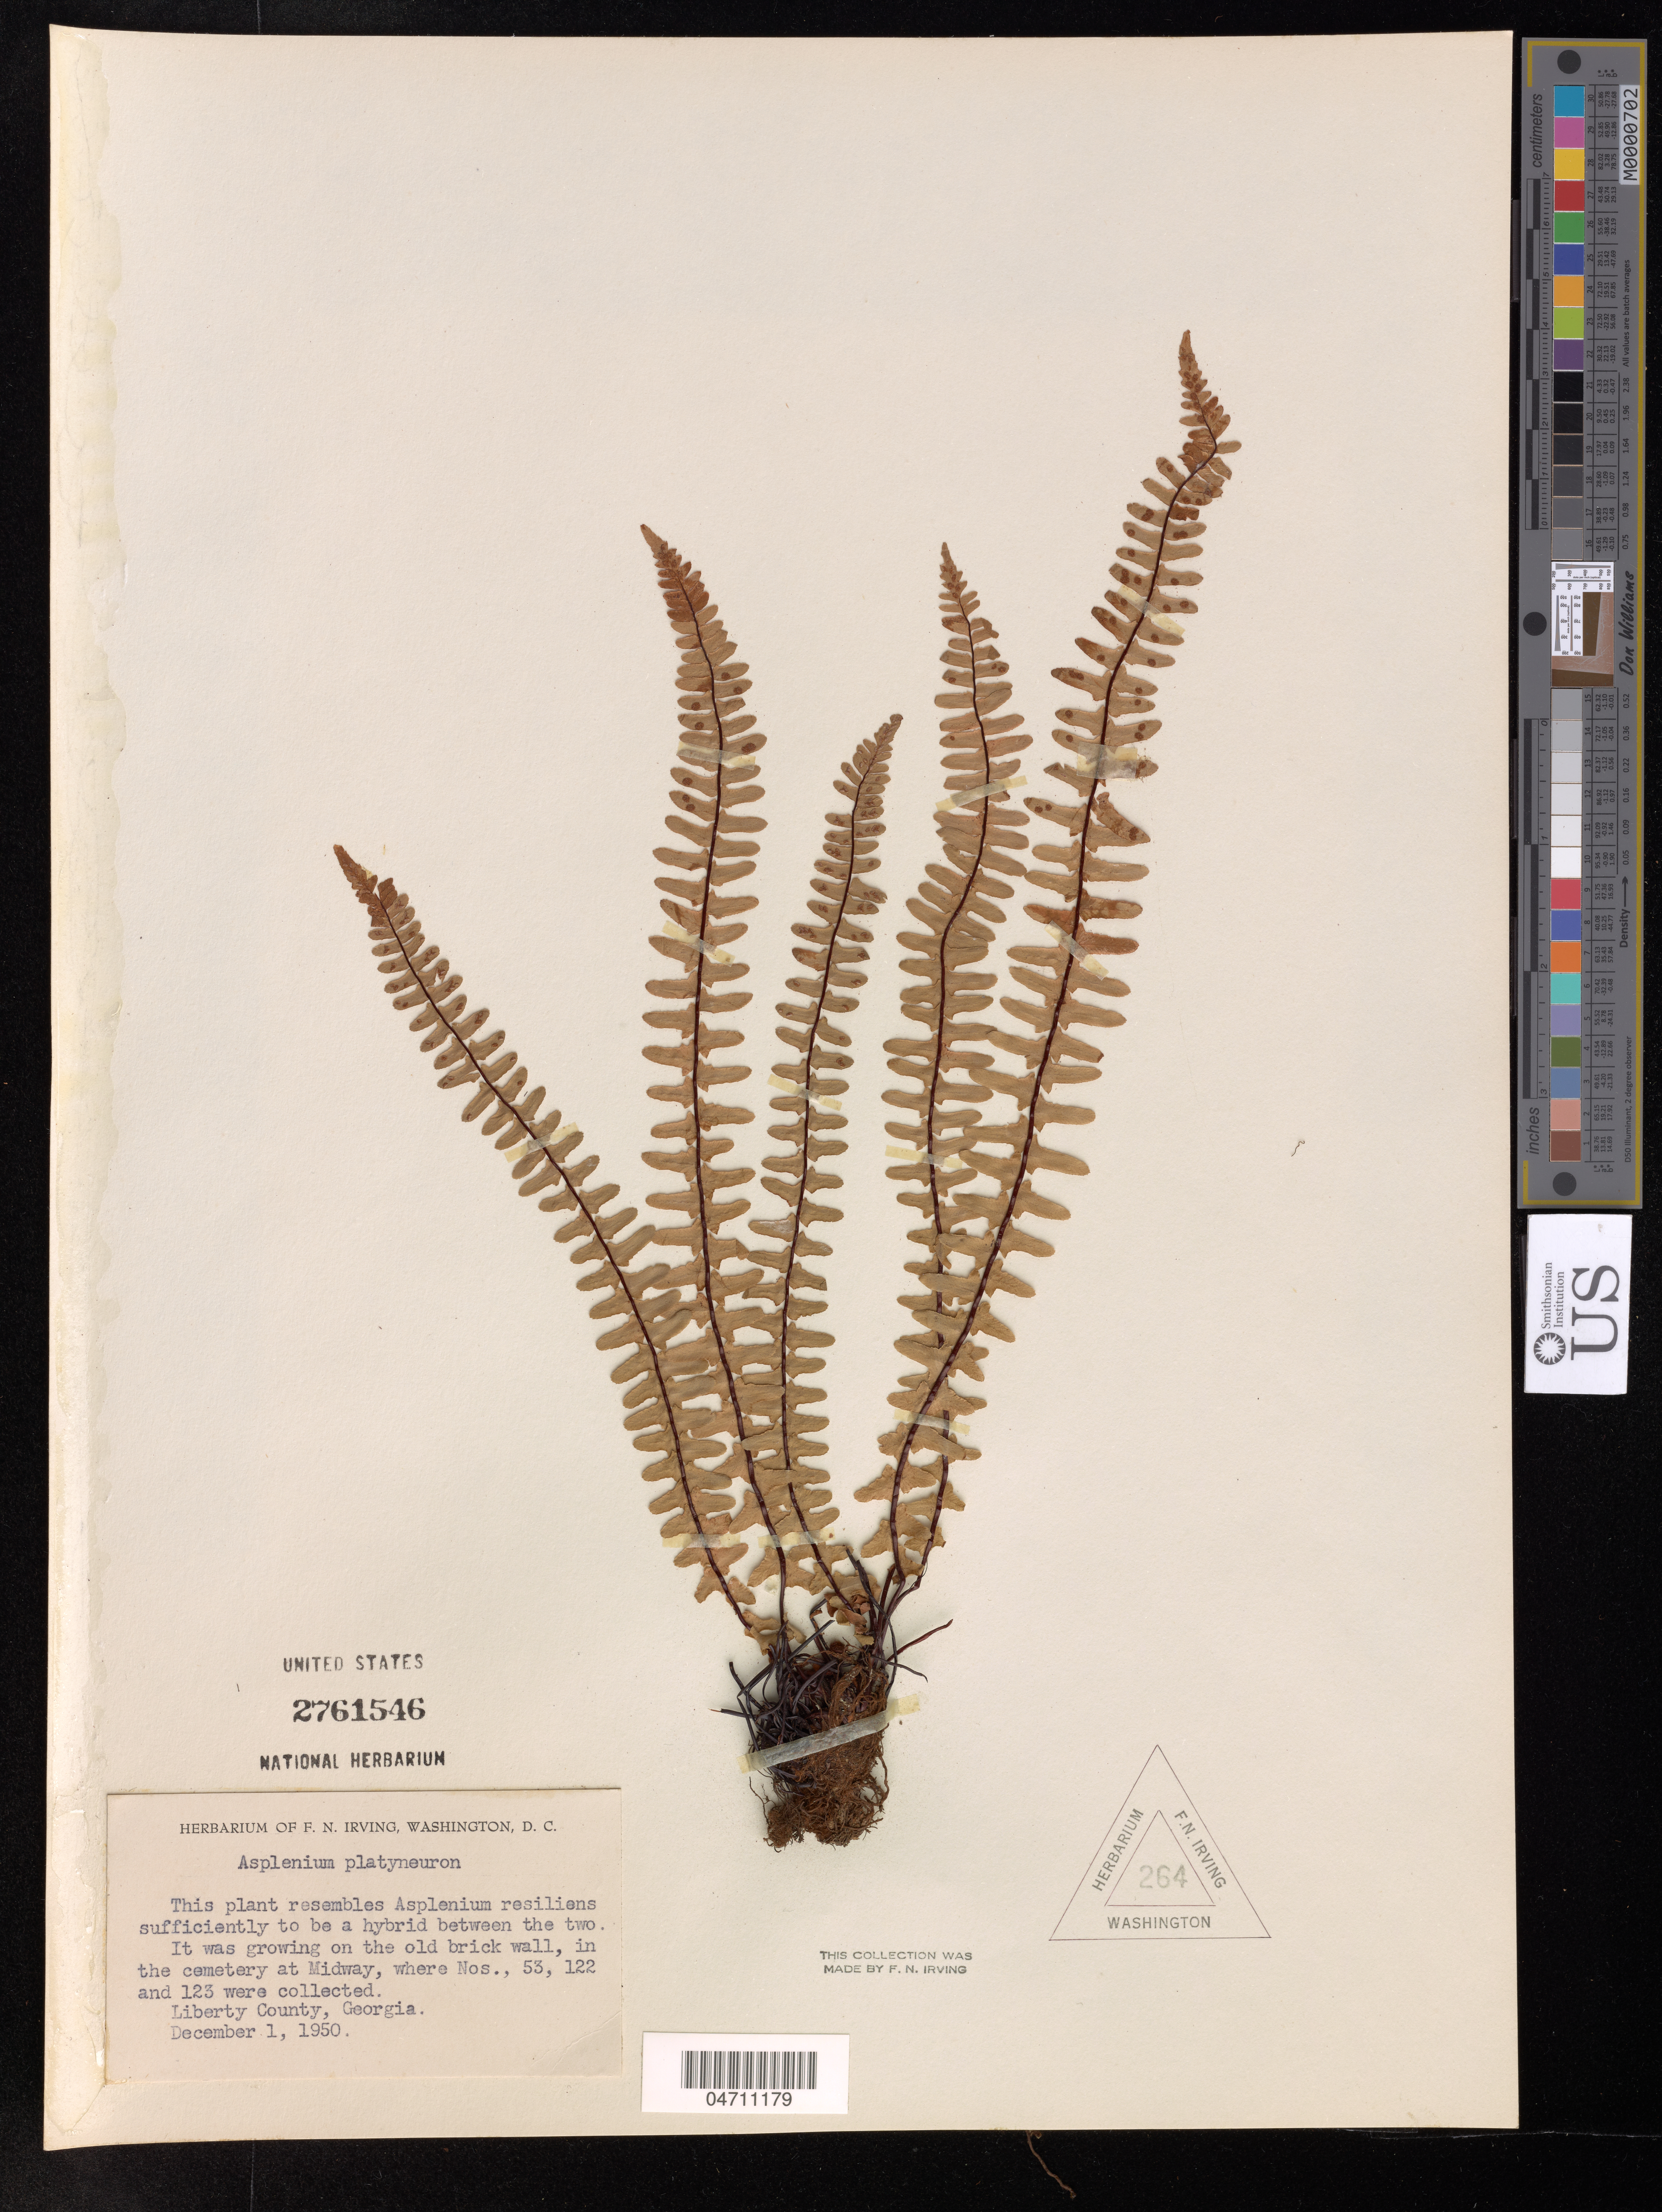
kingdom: Plantae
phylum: Tracheophyta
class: Polypodiopsida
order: Polypodiales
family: Aspleniaceae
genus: Asplenium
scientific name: Asplenium platyneuron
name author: (L.) Britton, Stearns & Poggenb.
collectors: F. Irving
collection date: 1950-12-01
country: United States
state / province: Georgia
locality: It was growing on the old brick wall, in the cemetery at Midway, Liberty County.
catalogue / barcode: US 2761546